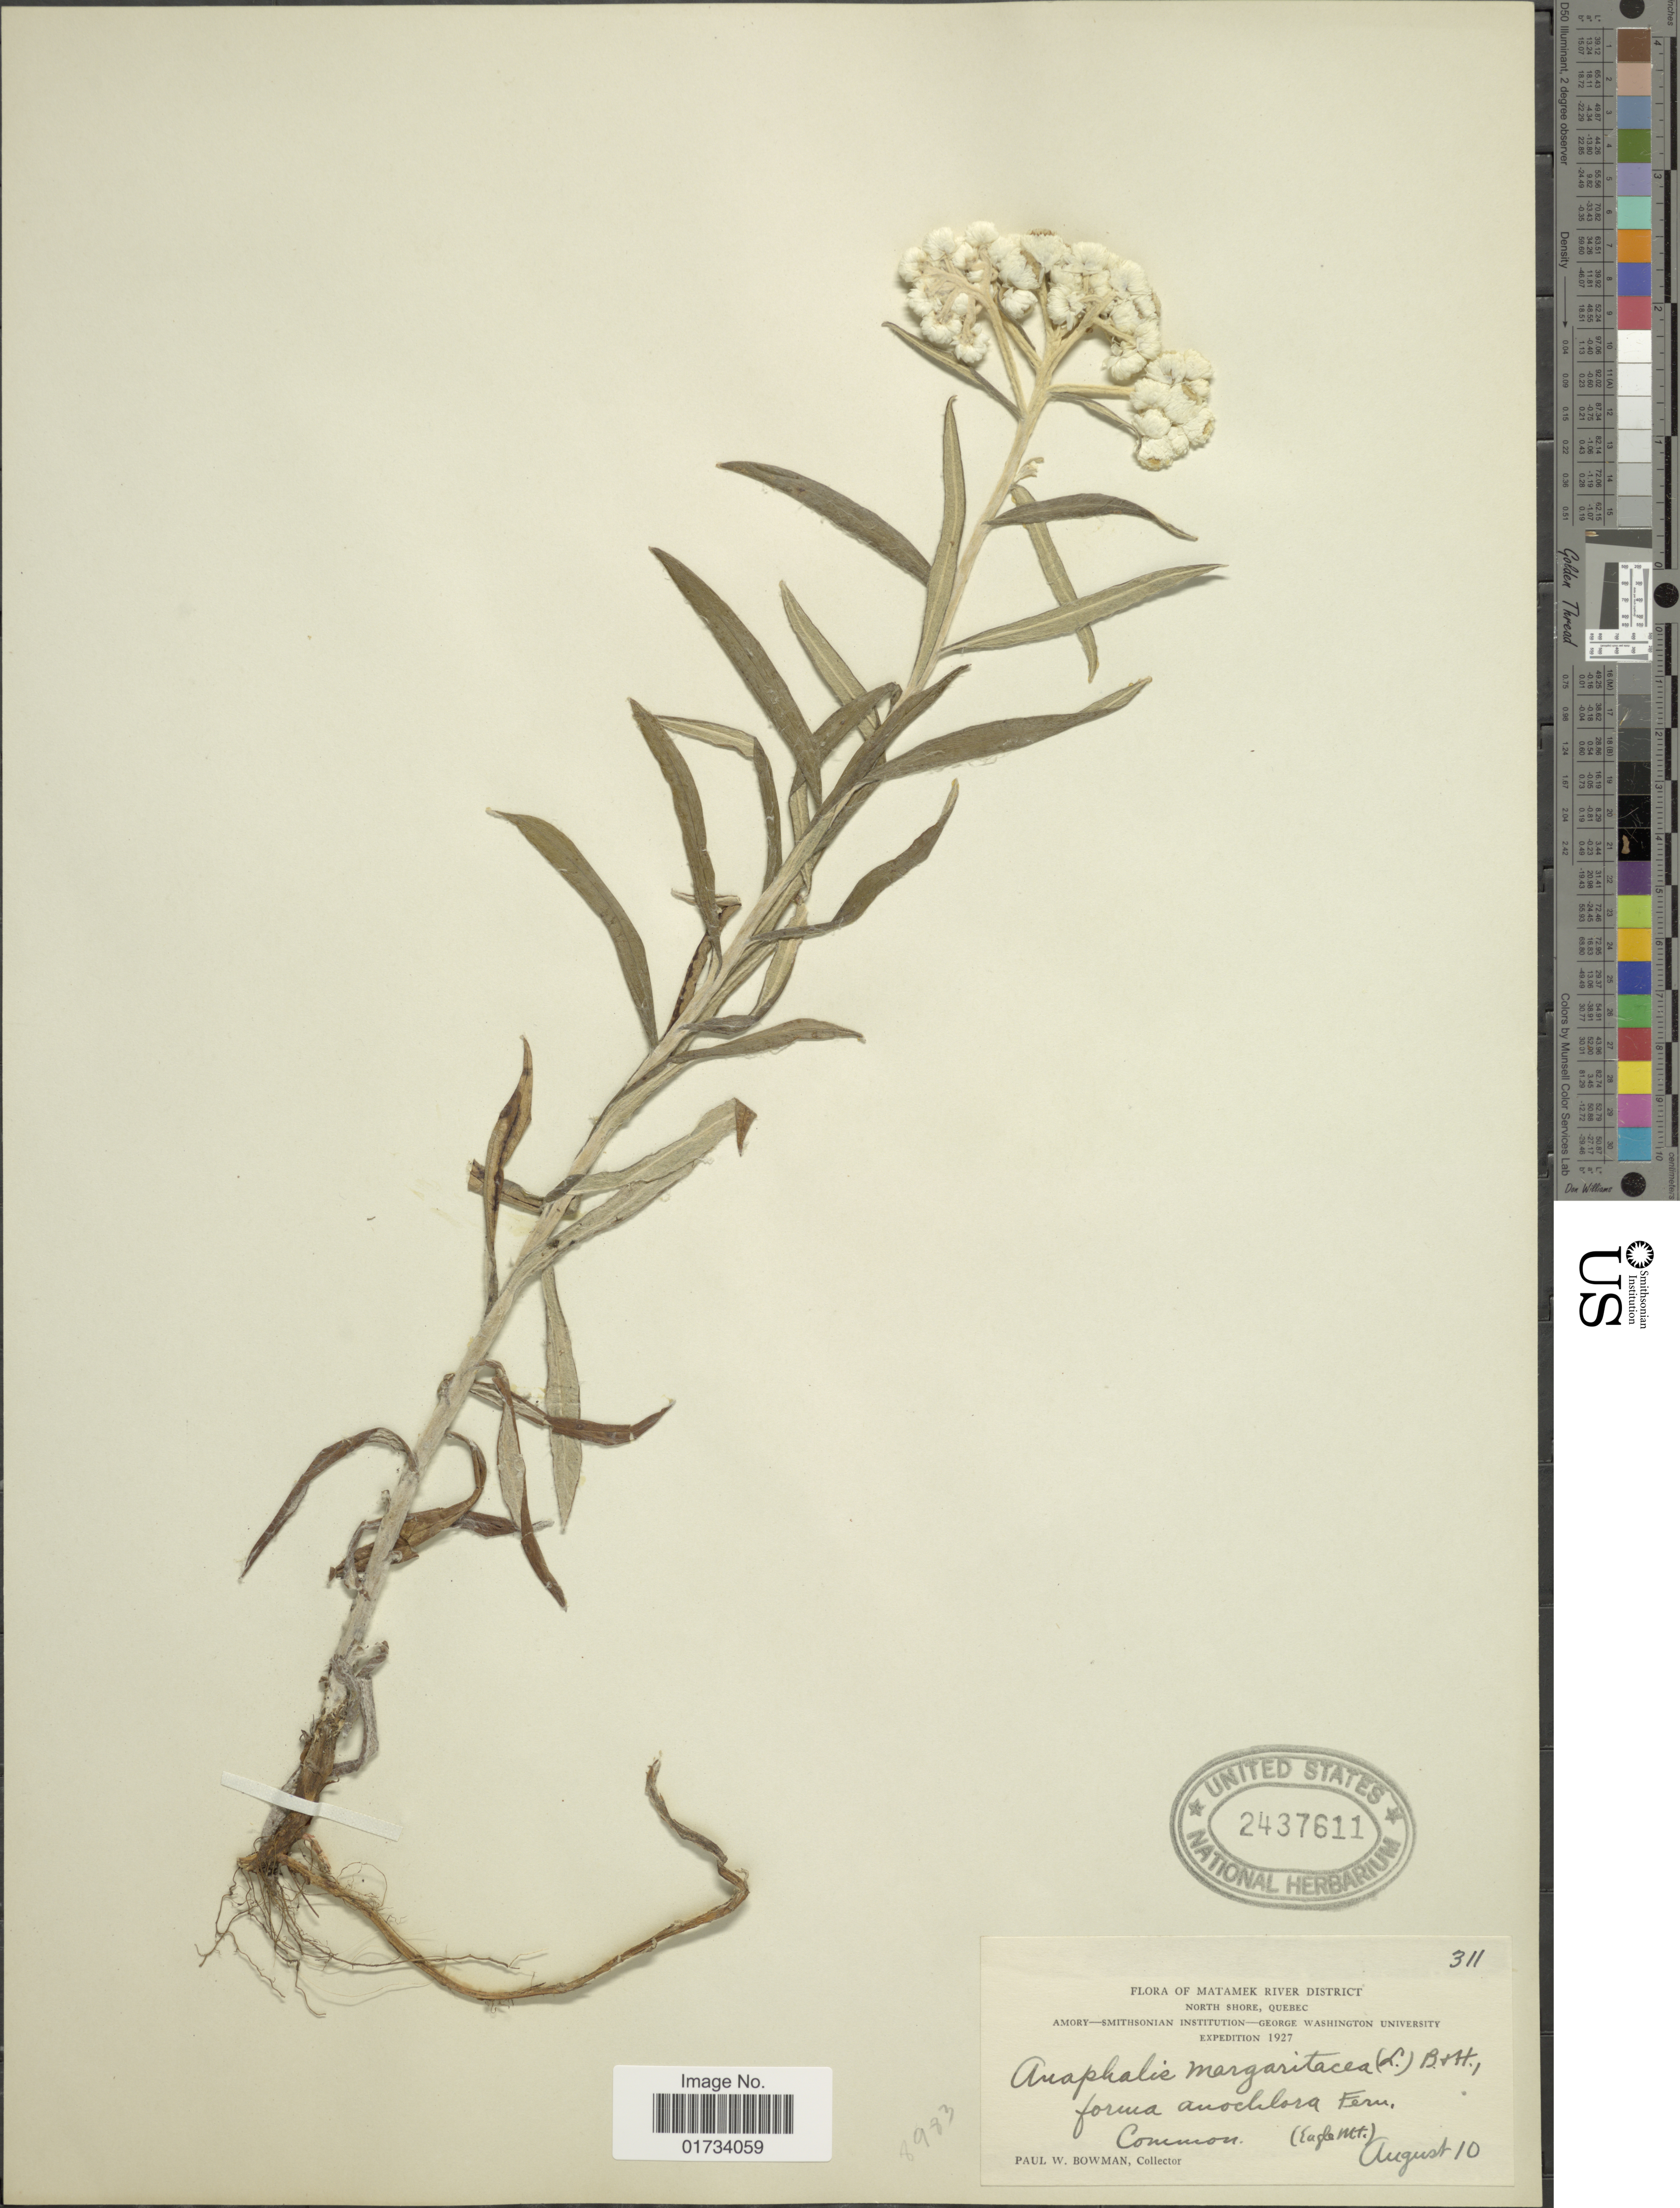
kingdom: Plantae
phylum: Tracheophyta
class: Magnoliopsida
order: Asterales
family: Asteraceae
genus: Anaphalis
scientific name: Anaphalis margaritacea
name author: (L.) Benth. & Hook. f.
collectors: P. Bowman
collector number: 311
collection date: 1927-08-10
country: Canada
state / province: Quebec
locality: Matamek River District, North Shore, Eagle Mt.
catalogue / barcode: US 2437611